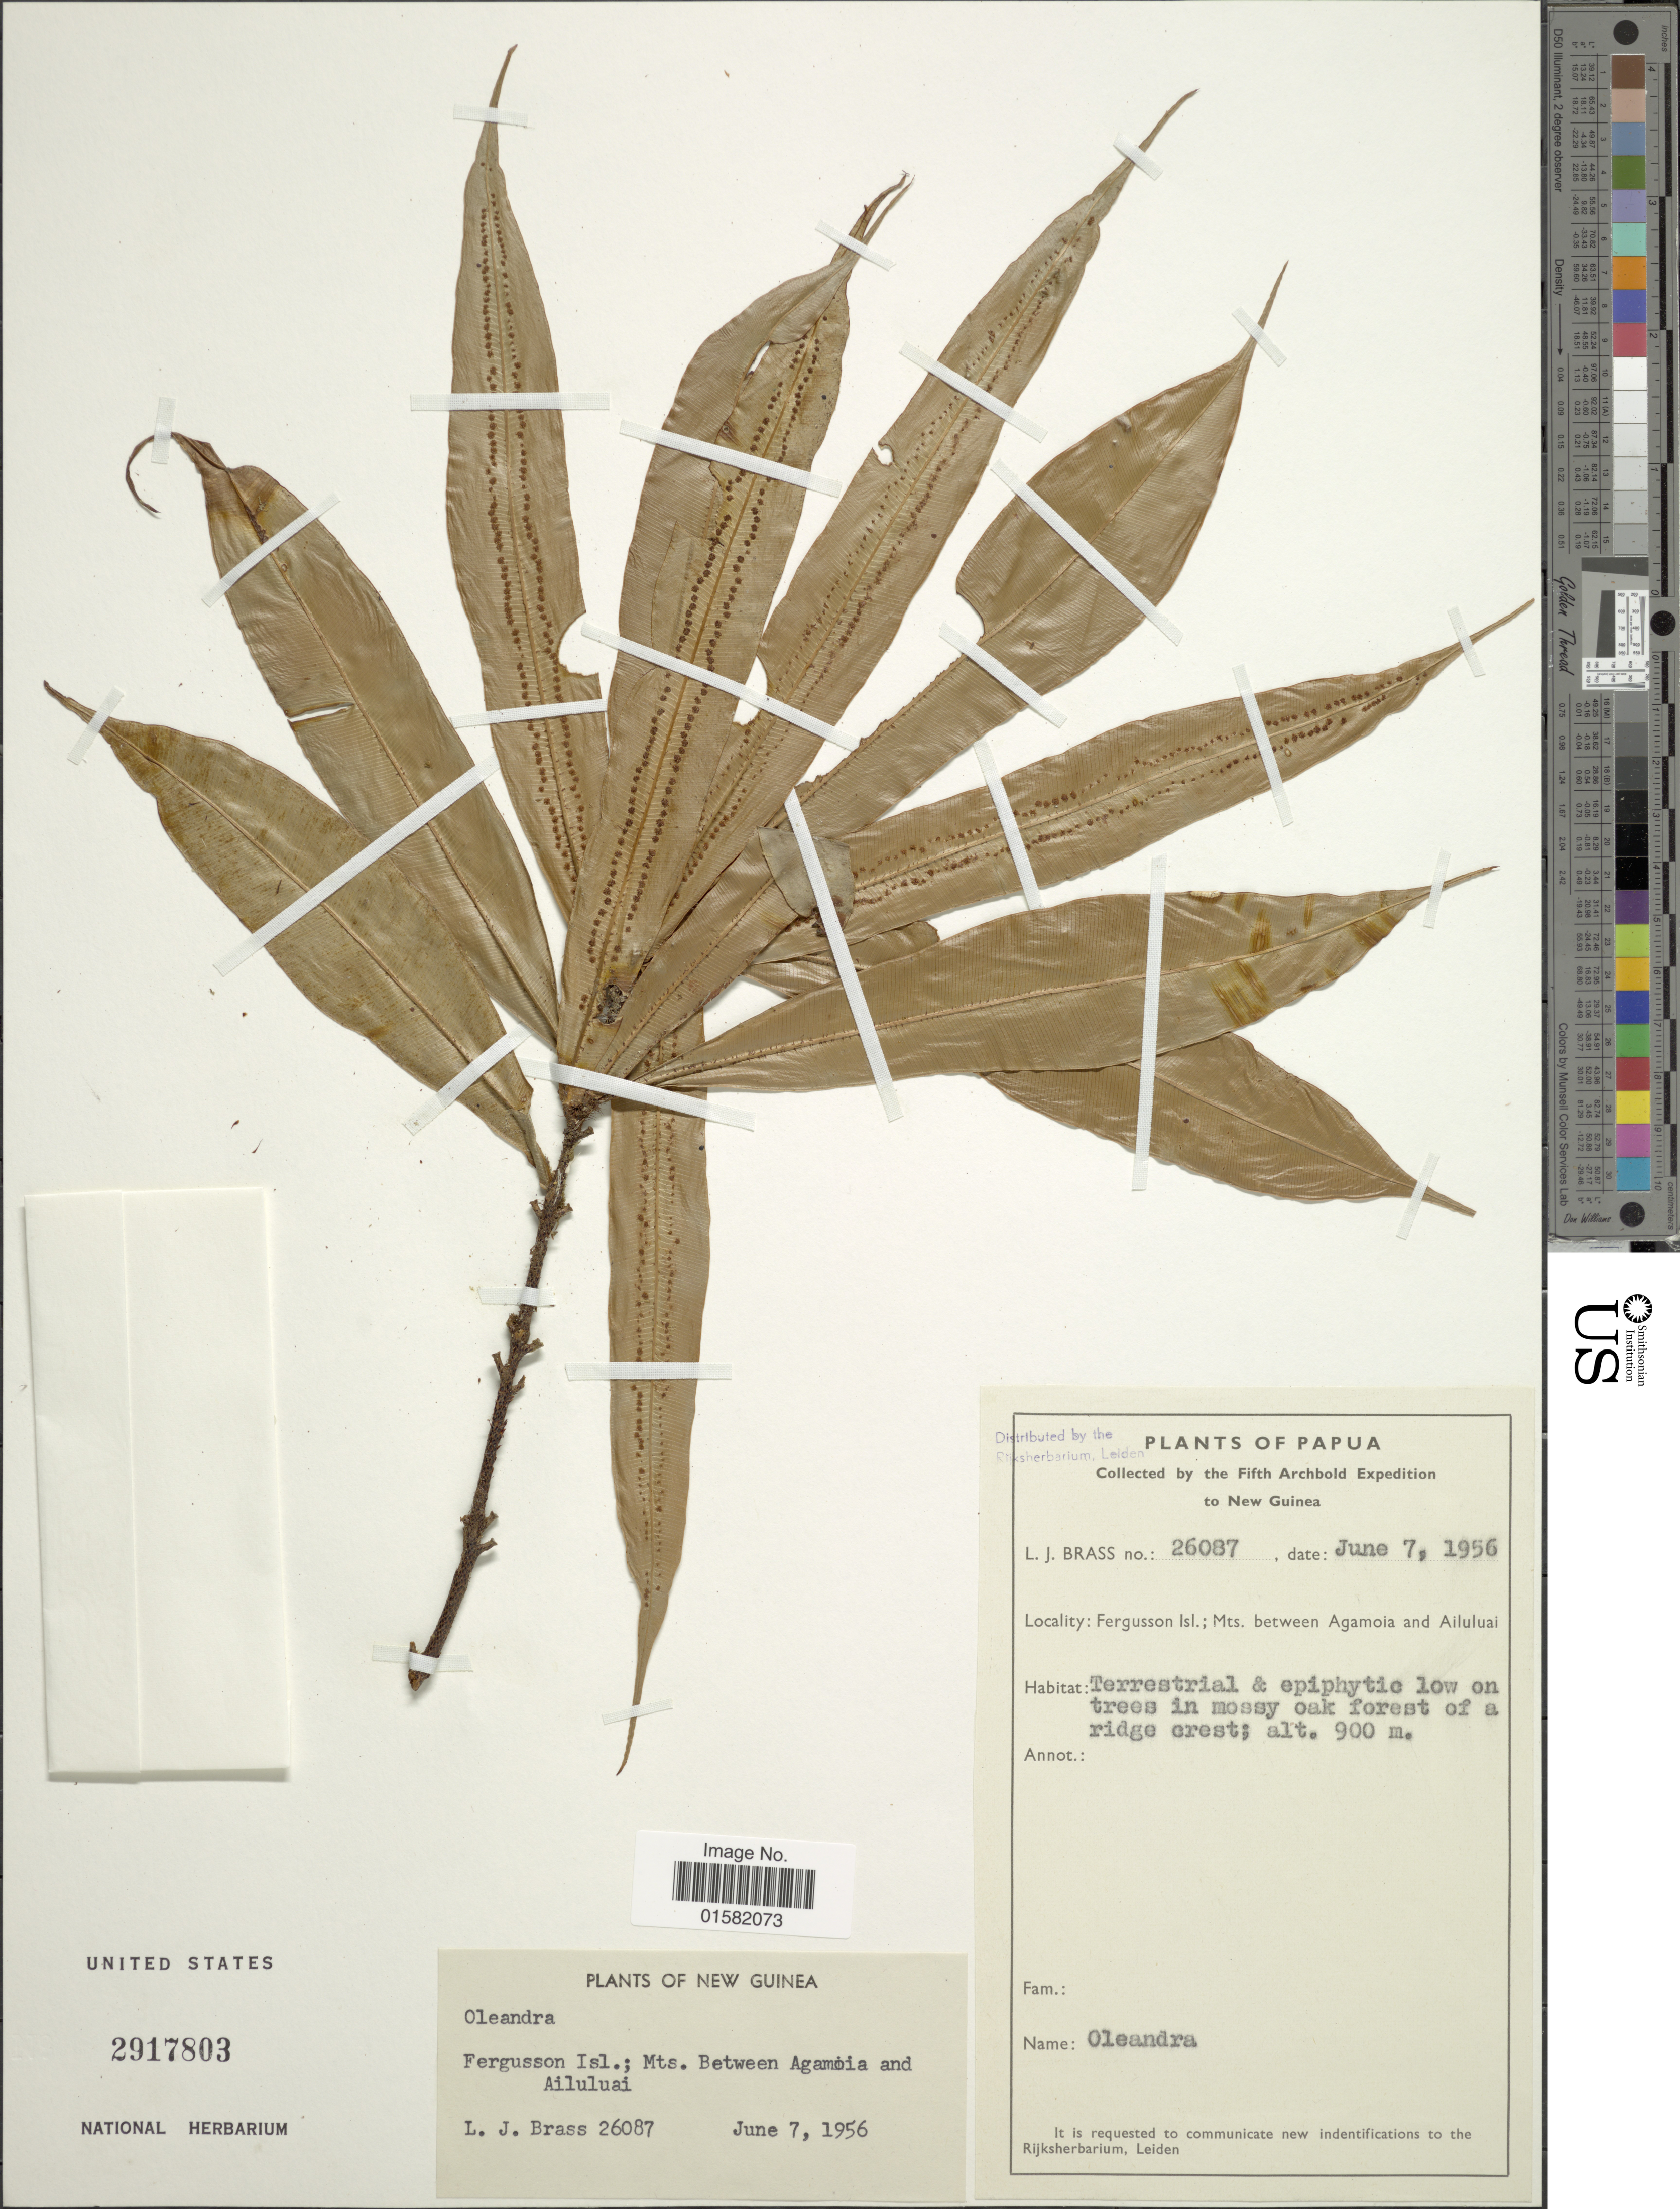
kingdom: Plantae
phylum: Tracheophyta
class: Polypodiopsida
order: Polypodiales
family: Oleandraceae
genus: Oleandra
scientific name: Oleandra sp.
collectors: L. J. Brass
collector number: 26087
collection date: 1956-06-07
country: Papua New Guinea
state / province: Milne Bay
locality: Papua, New Guinea, Fergusson Isl.; Mts. between Agamoia and Ailuluai.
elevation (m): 900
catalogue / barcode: US 2917803